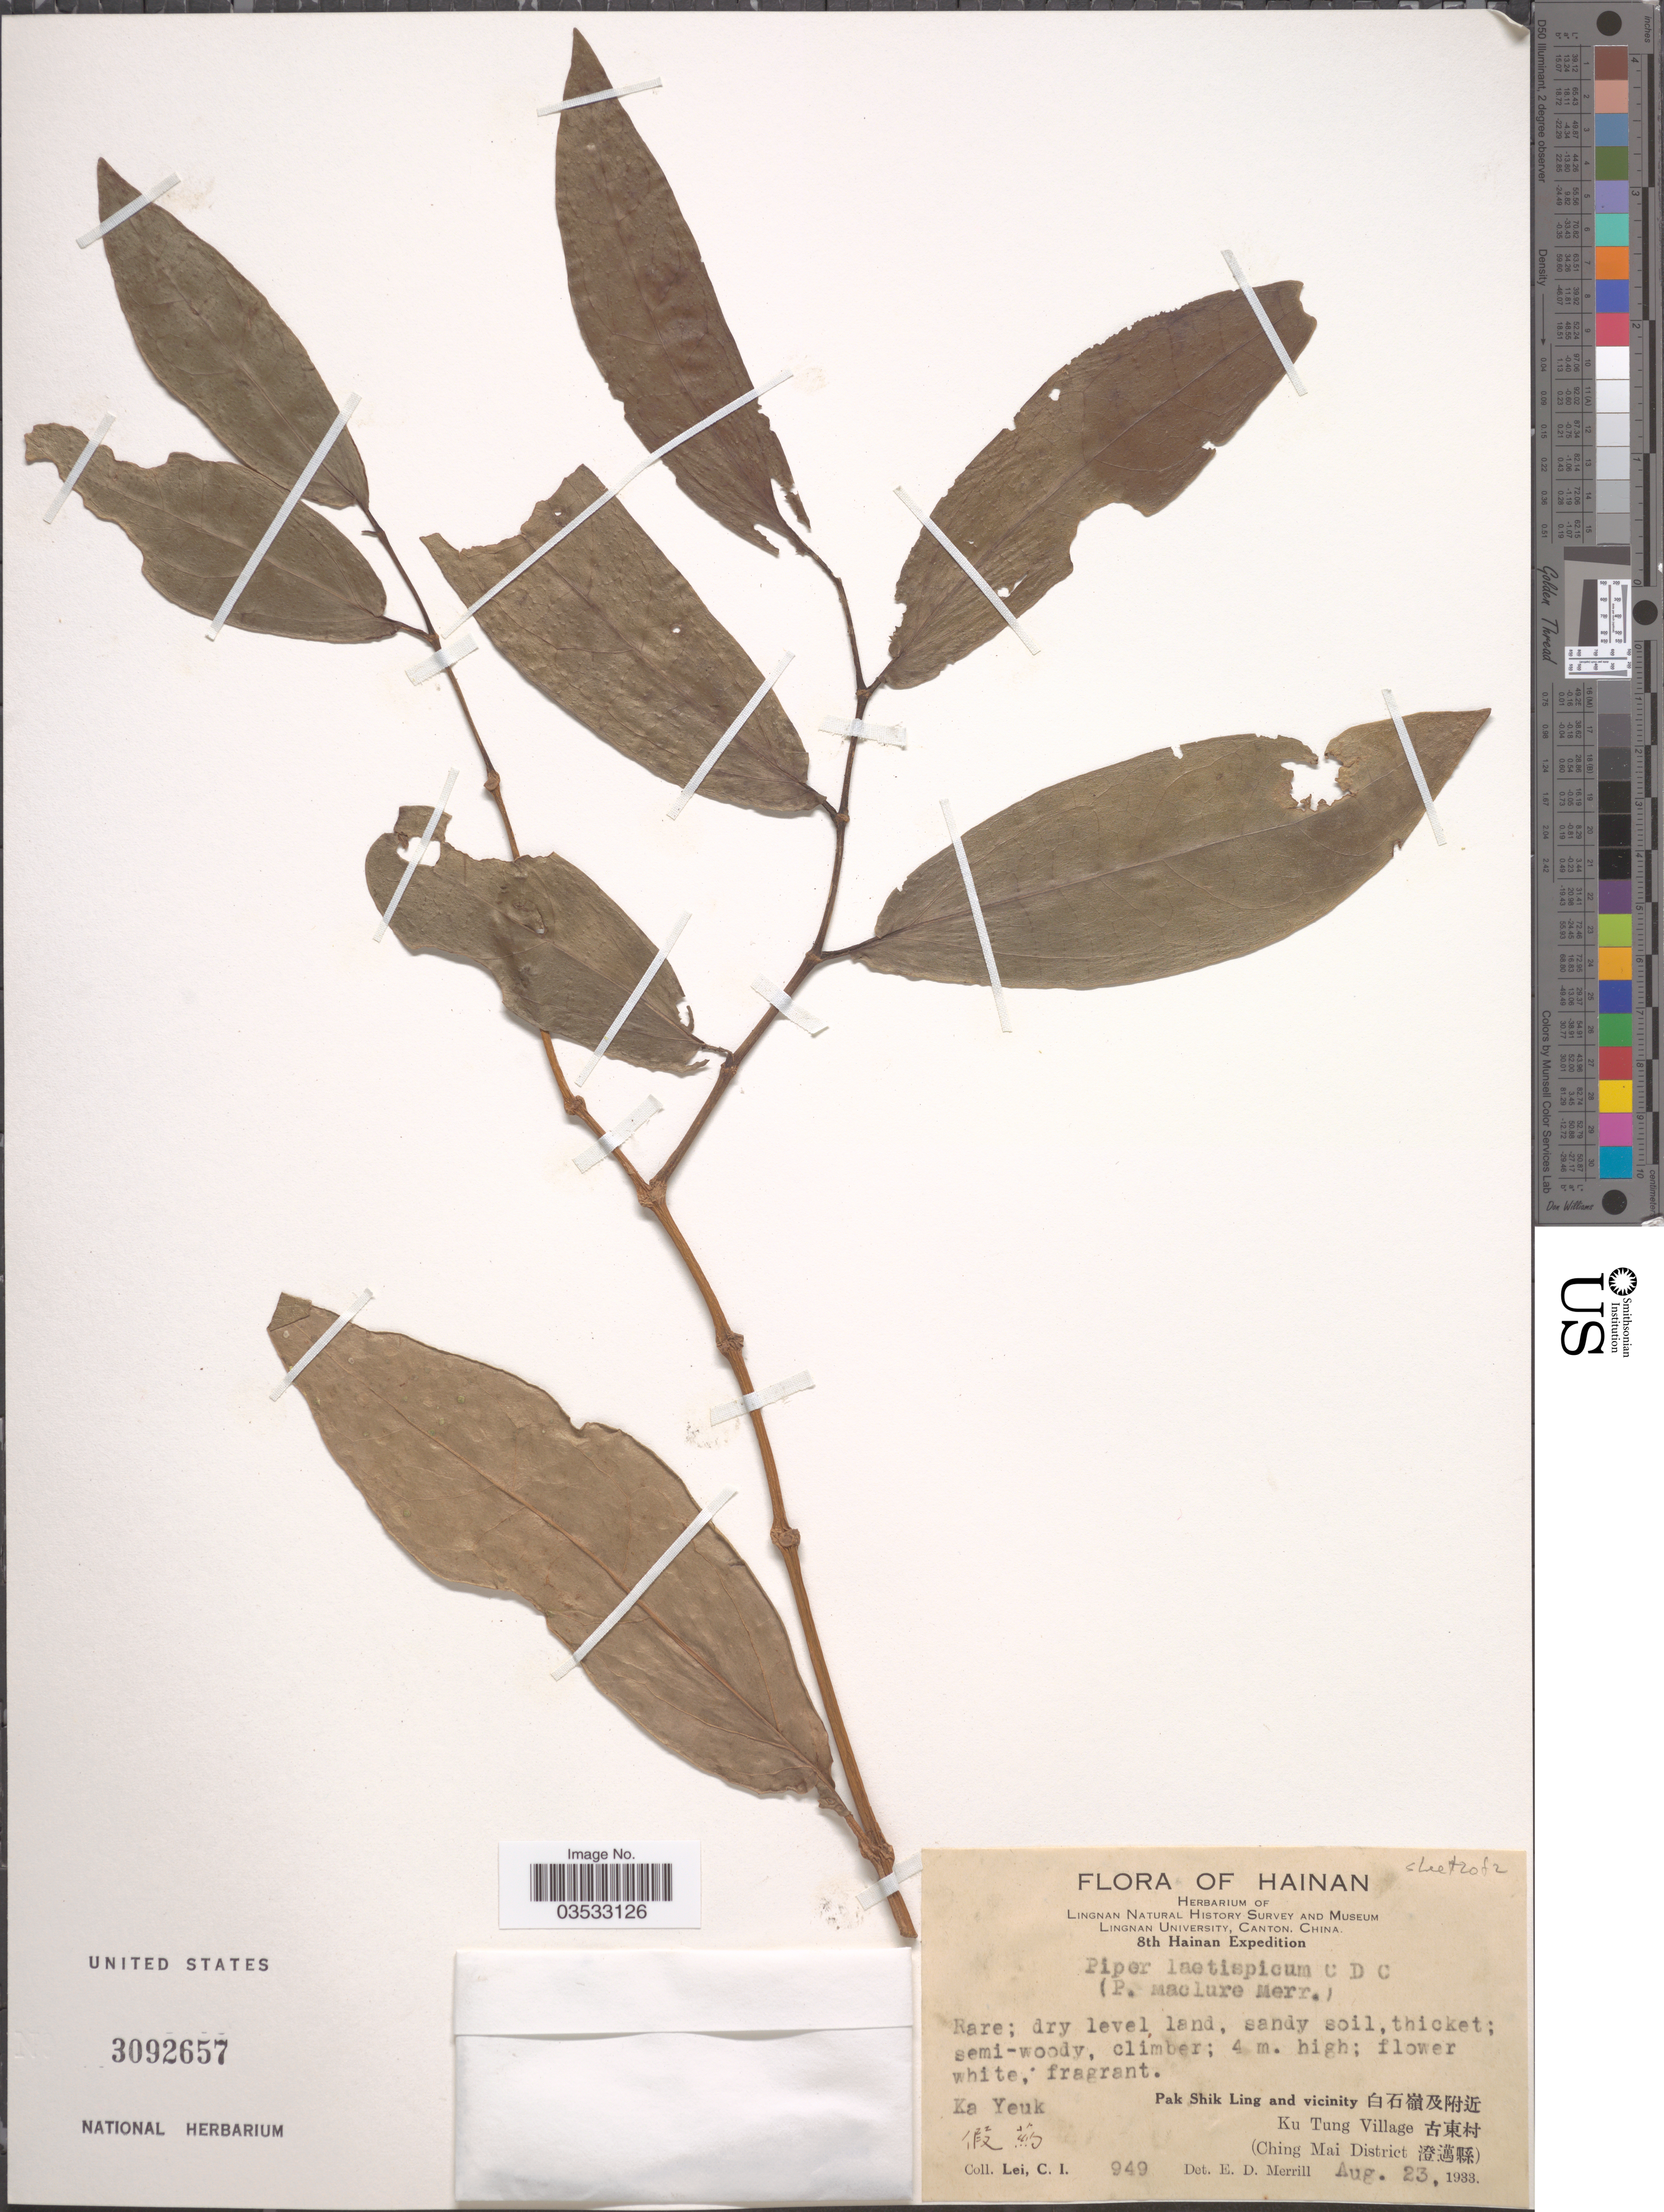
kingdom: Plantae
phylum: Tracheophyta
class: Magnoliopsida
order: Piperales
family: Piperaceae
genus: Piper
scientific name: Piper laetispicum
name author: C. DC.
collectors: C. I. Lei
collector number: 949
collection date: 1933-08-23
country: China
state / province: Hainan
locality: Ka Yeuk, Pak Shik Ling and vicinity X, Ku Tung Village X, (Ching Mai District X).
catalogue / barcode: US 3092657